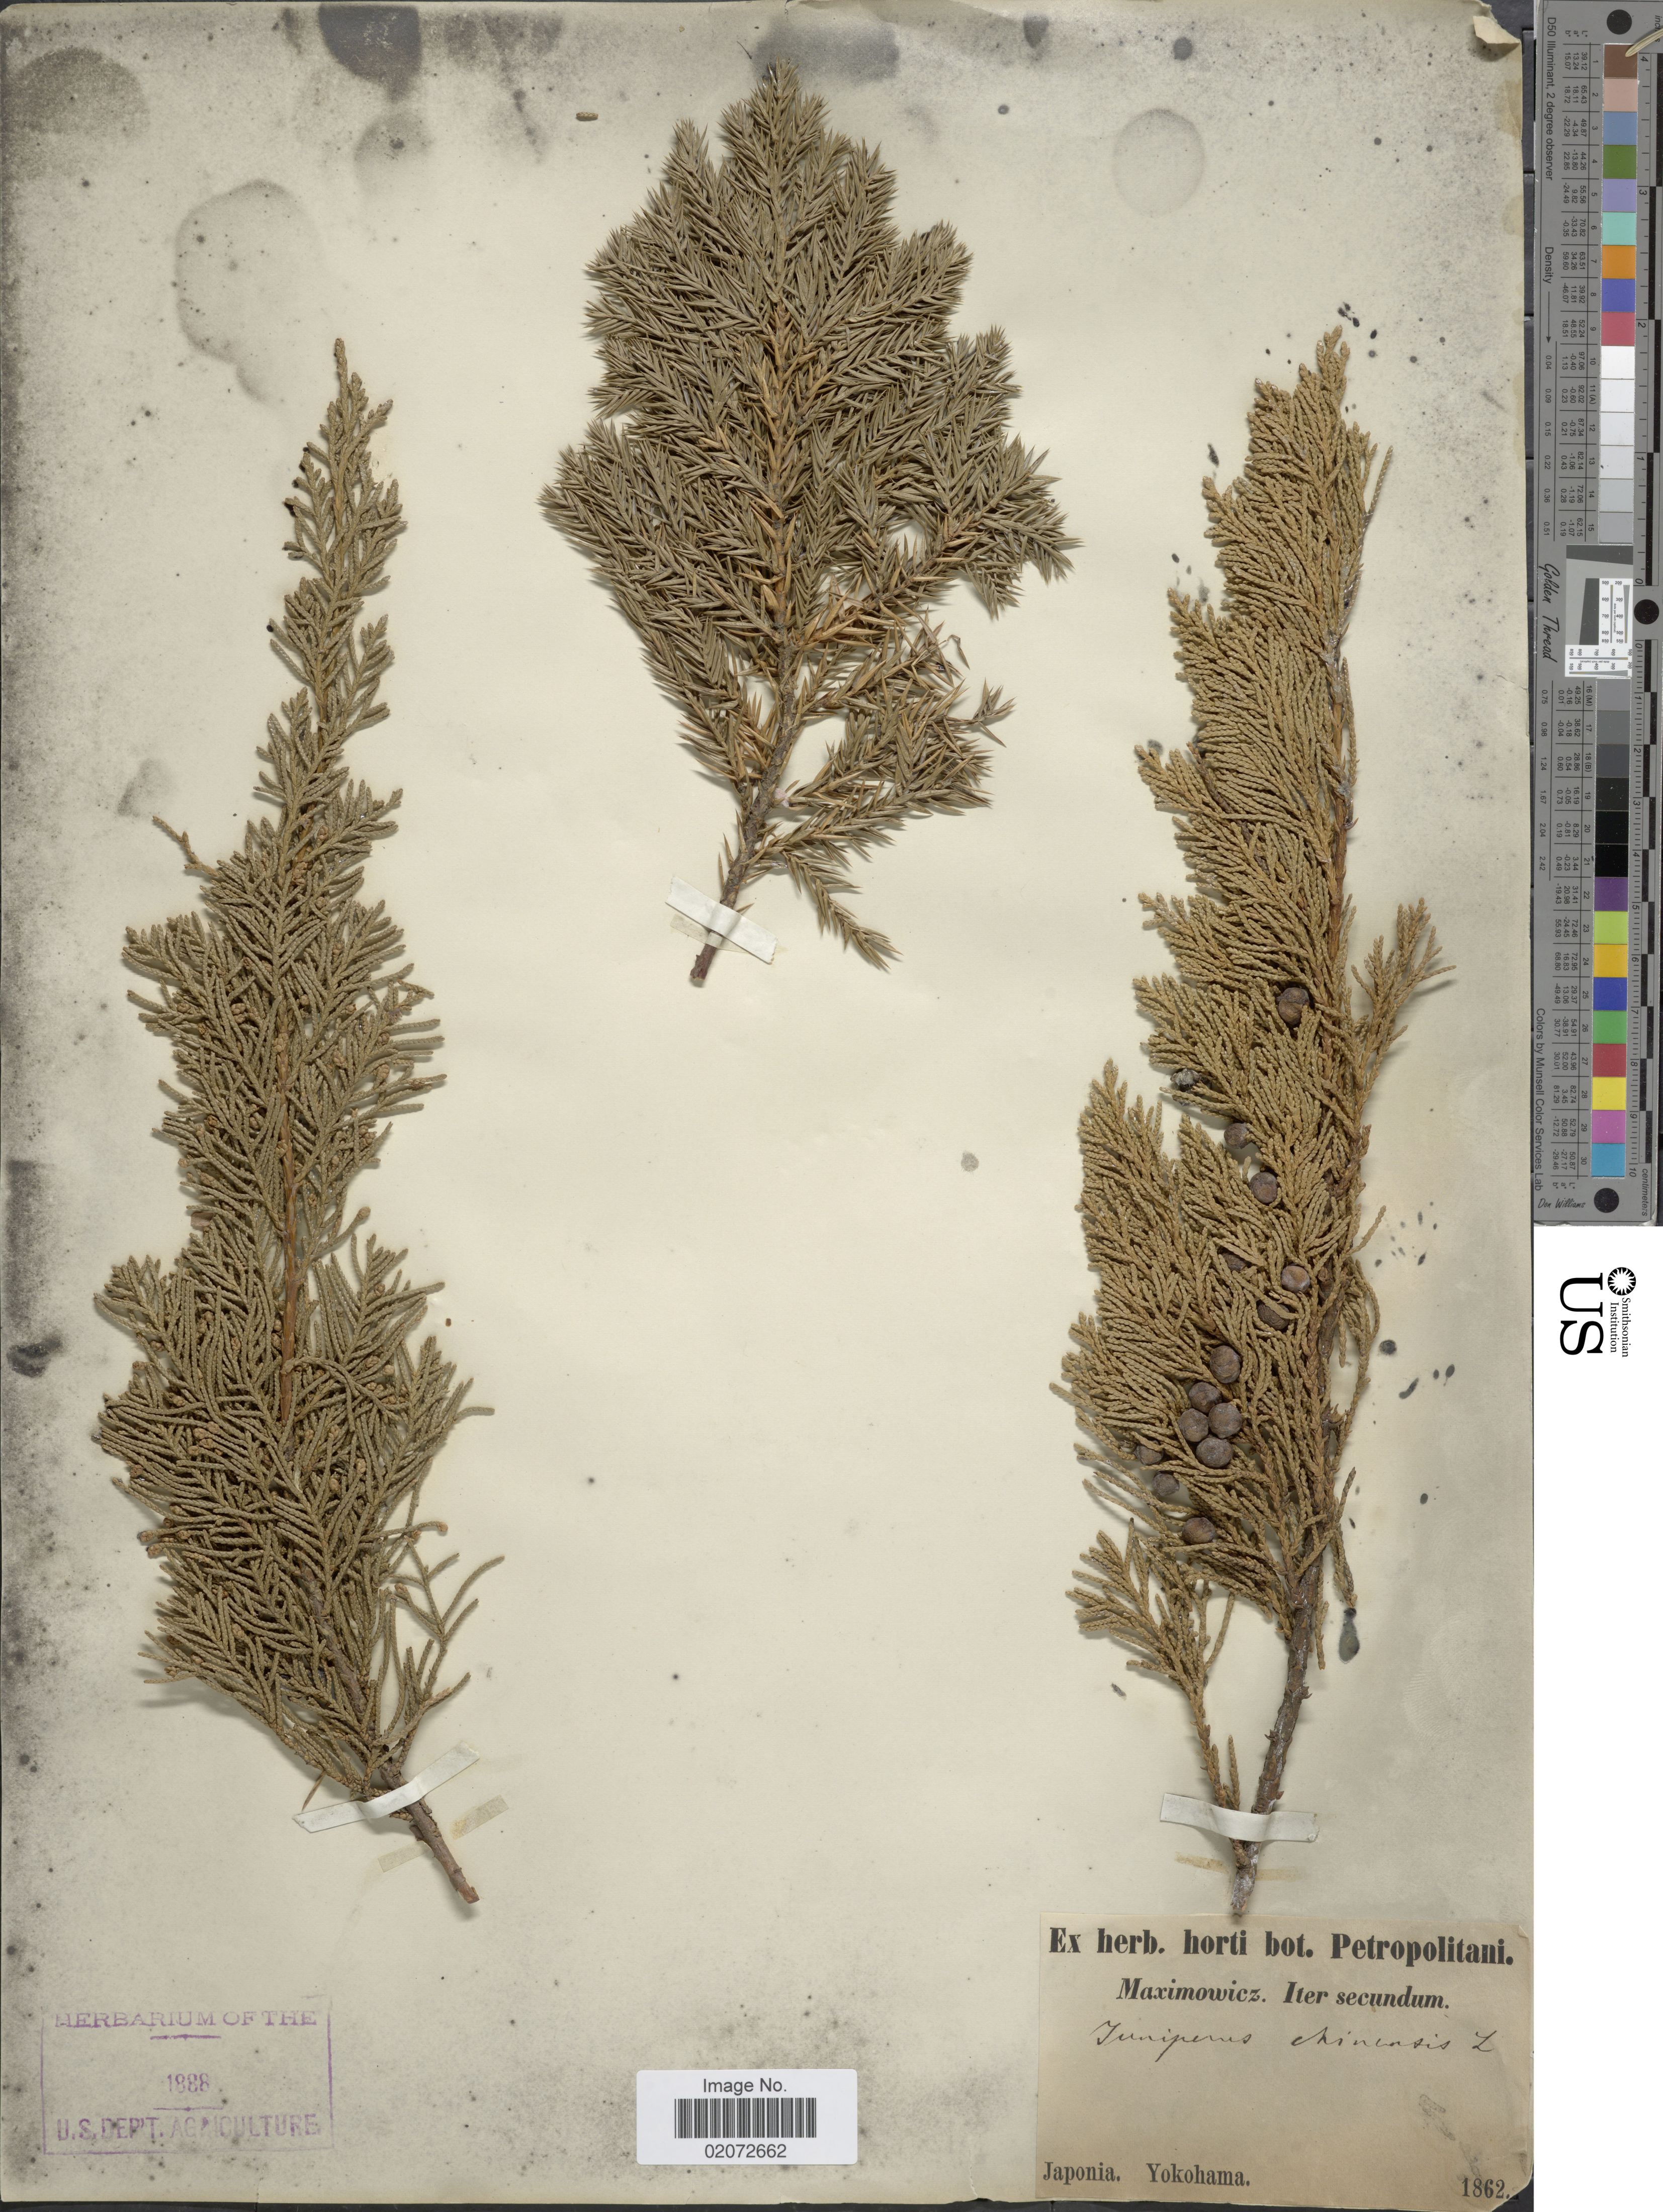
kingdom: Plantae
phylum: Tracheophyta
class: Pinopsida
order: Pinales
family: Cupressaceae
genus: Juniperus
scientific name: Juniperus chinensis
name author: L.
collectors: Maximowicz, --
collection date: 1862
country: Japan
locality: Japonia. Yokohama